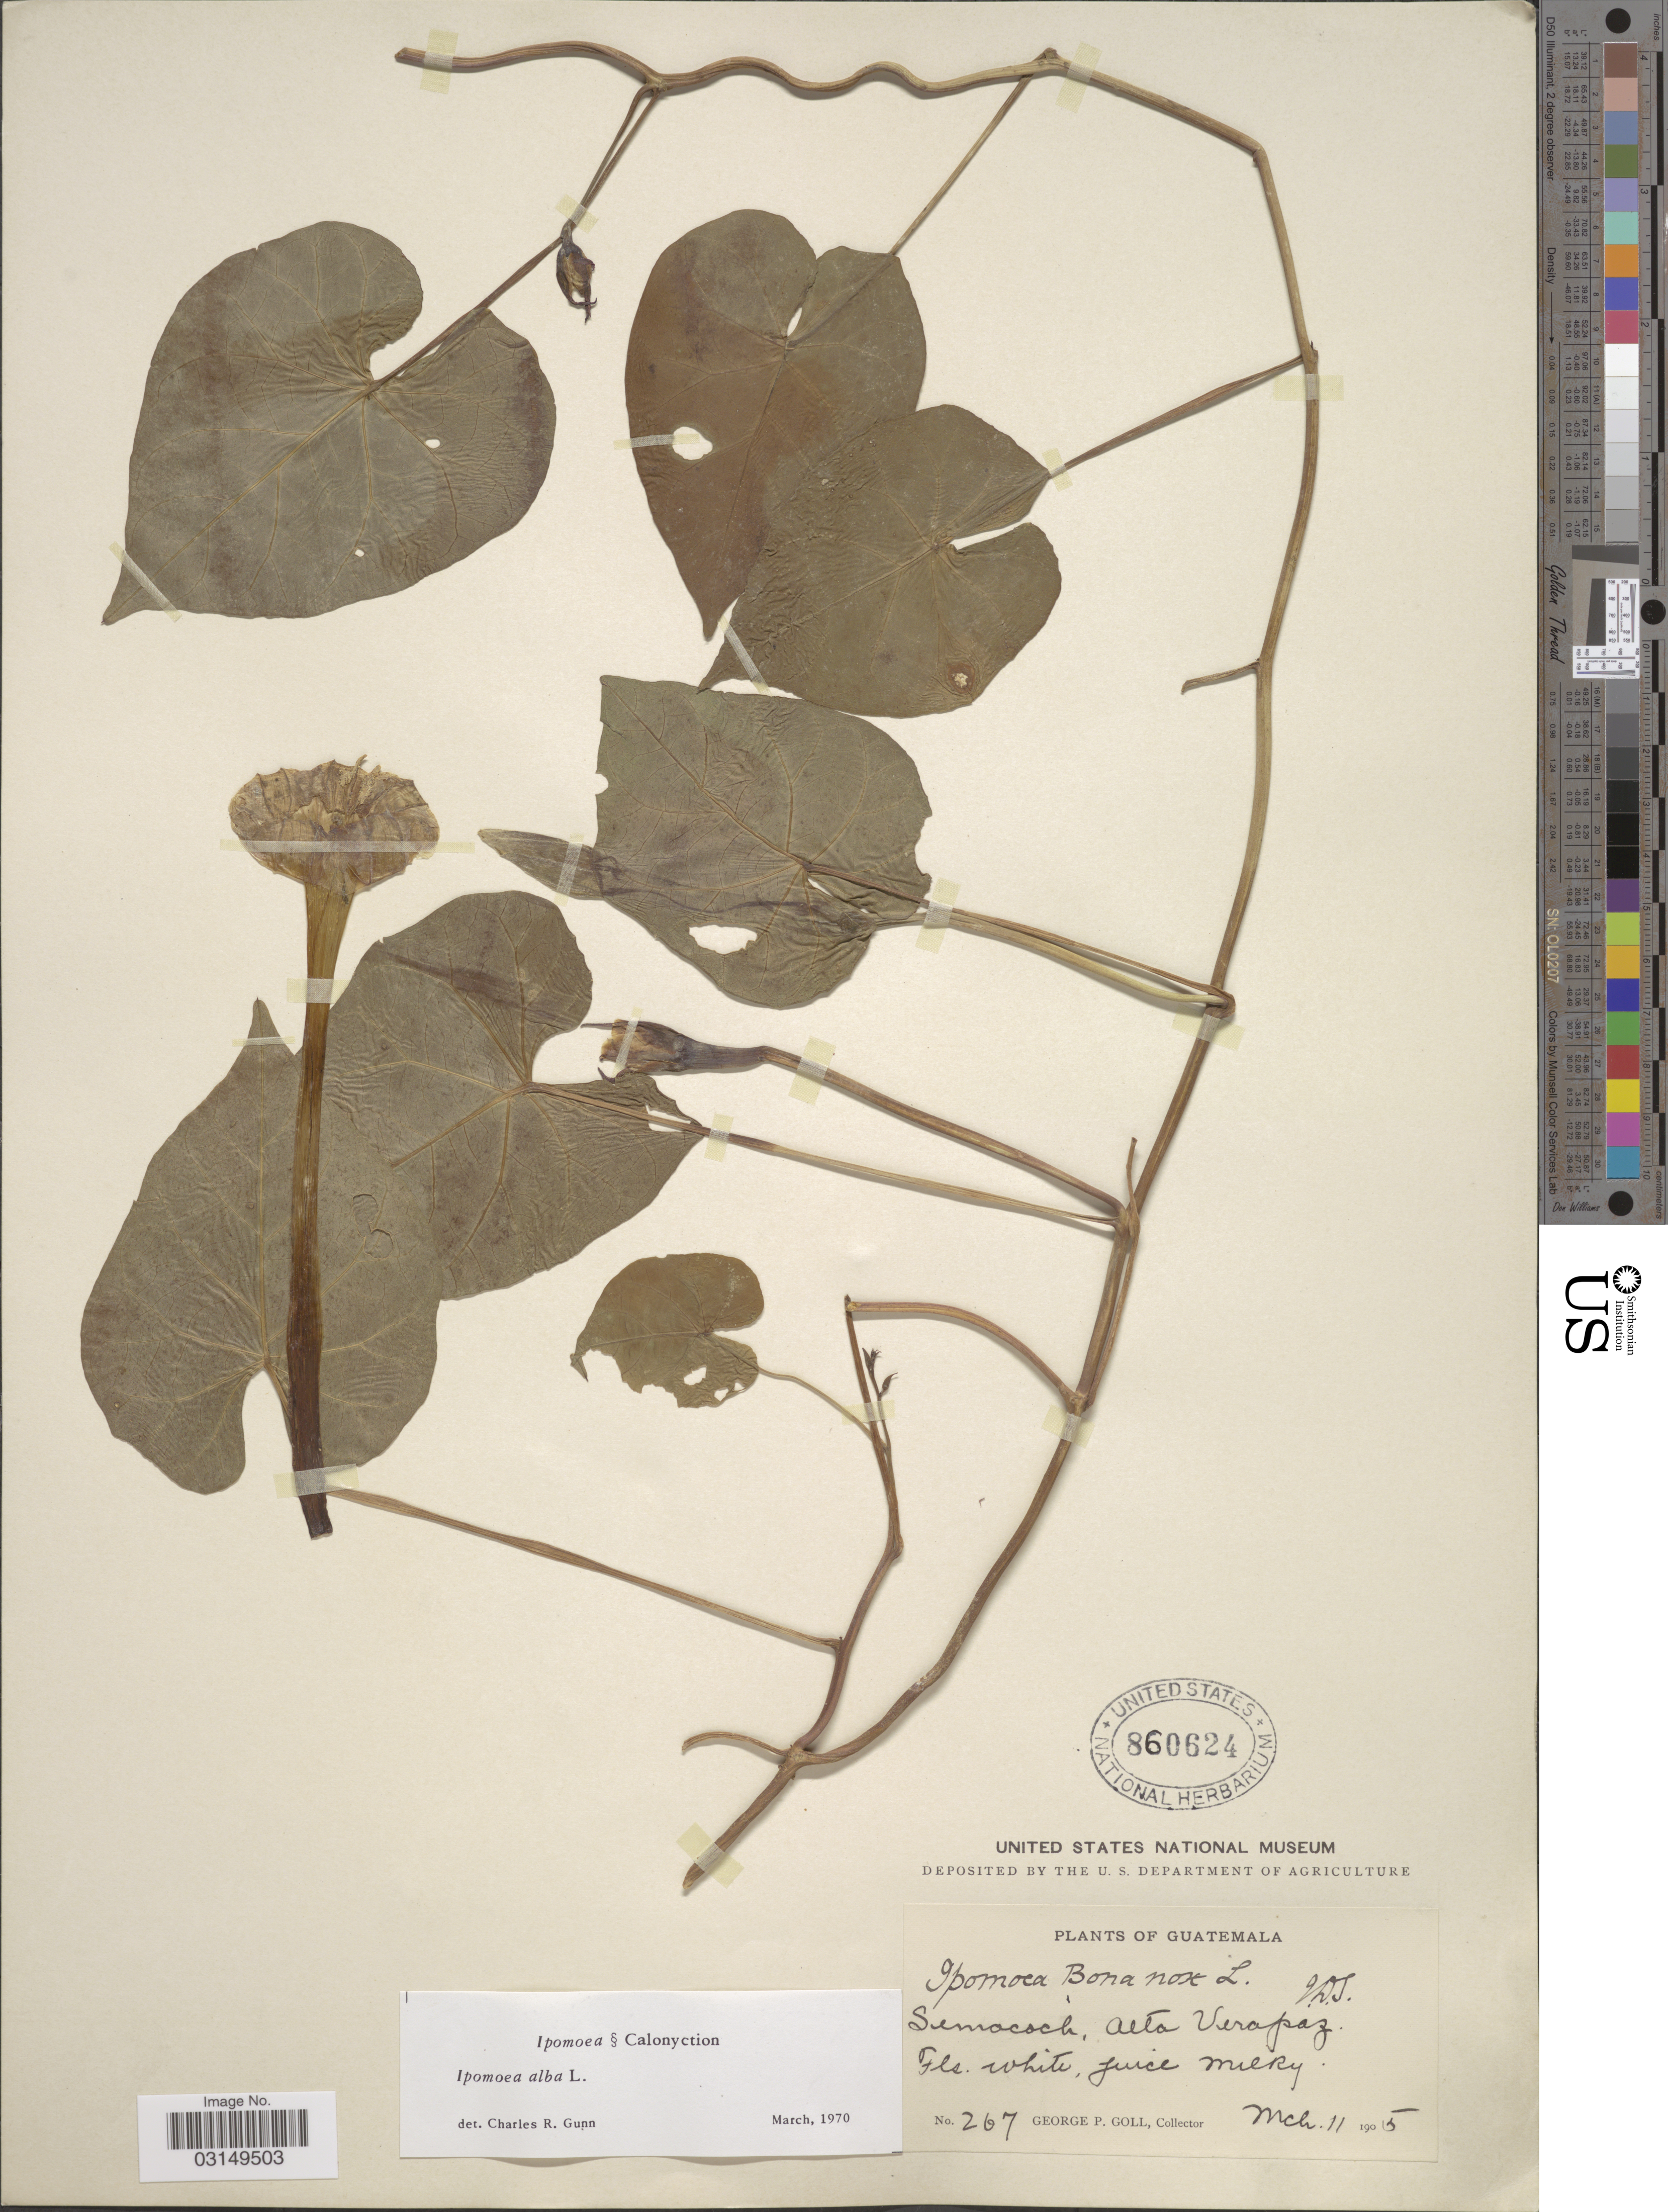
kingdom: Plantae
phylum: Tracheophyta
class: Magnoliopsida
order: Solanales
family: Convolvulaceae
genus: Ipomoea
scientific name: Ipomoea alba L.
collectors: G. P. Goll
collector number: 267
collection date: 1905-03-11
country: Guatemala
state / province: Alta Verapaz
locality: Semococh.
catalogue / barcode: US 860624